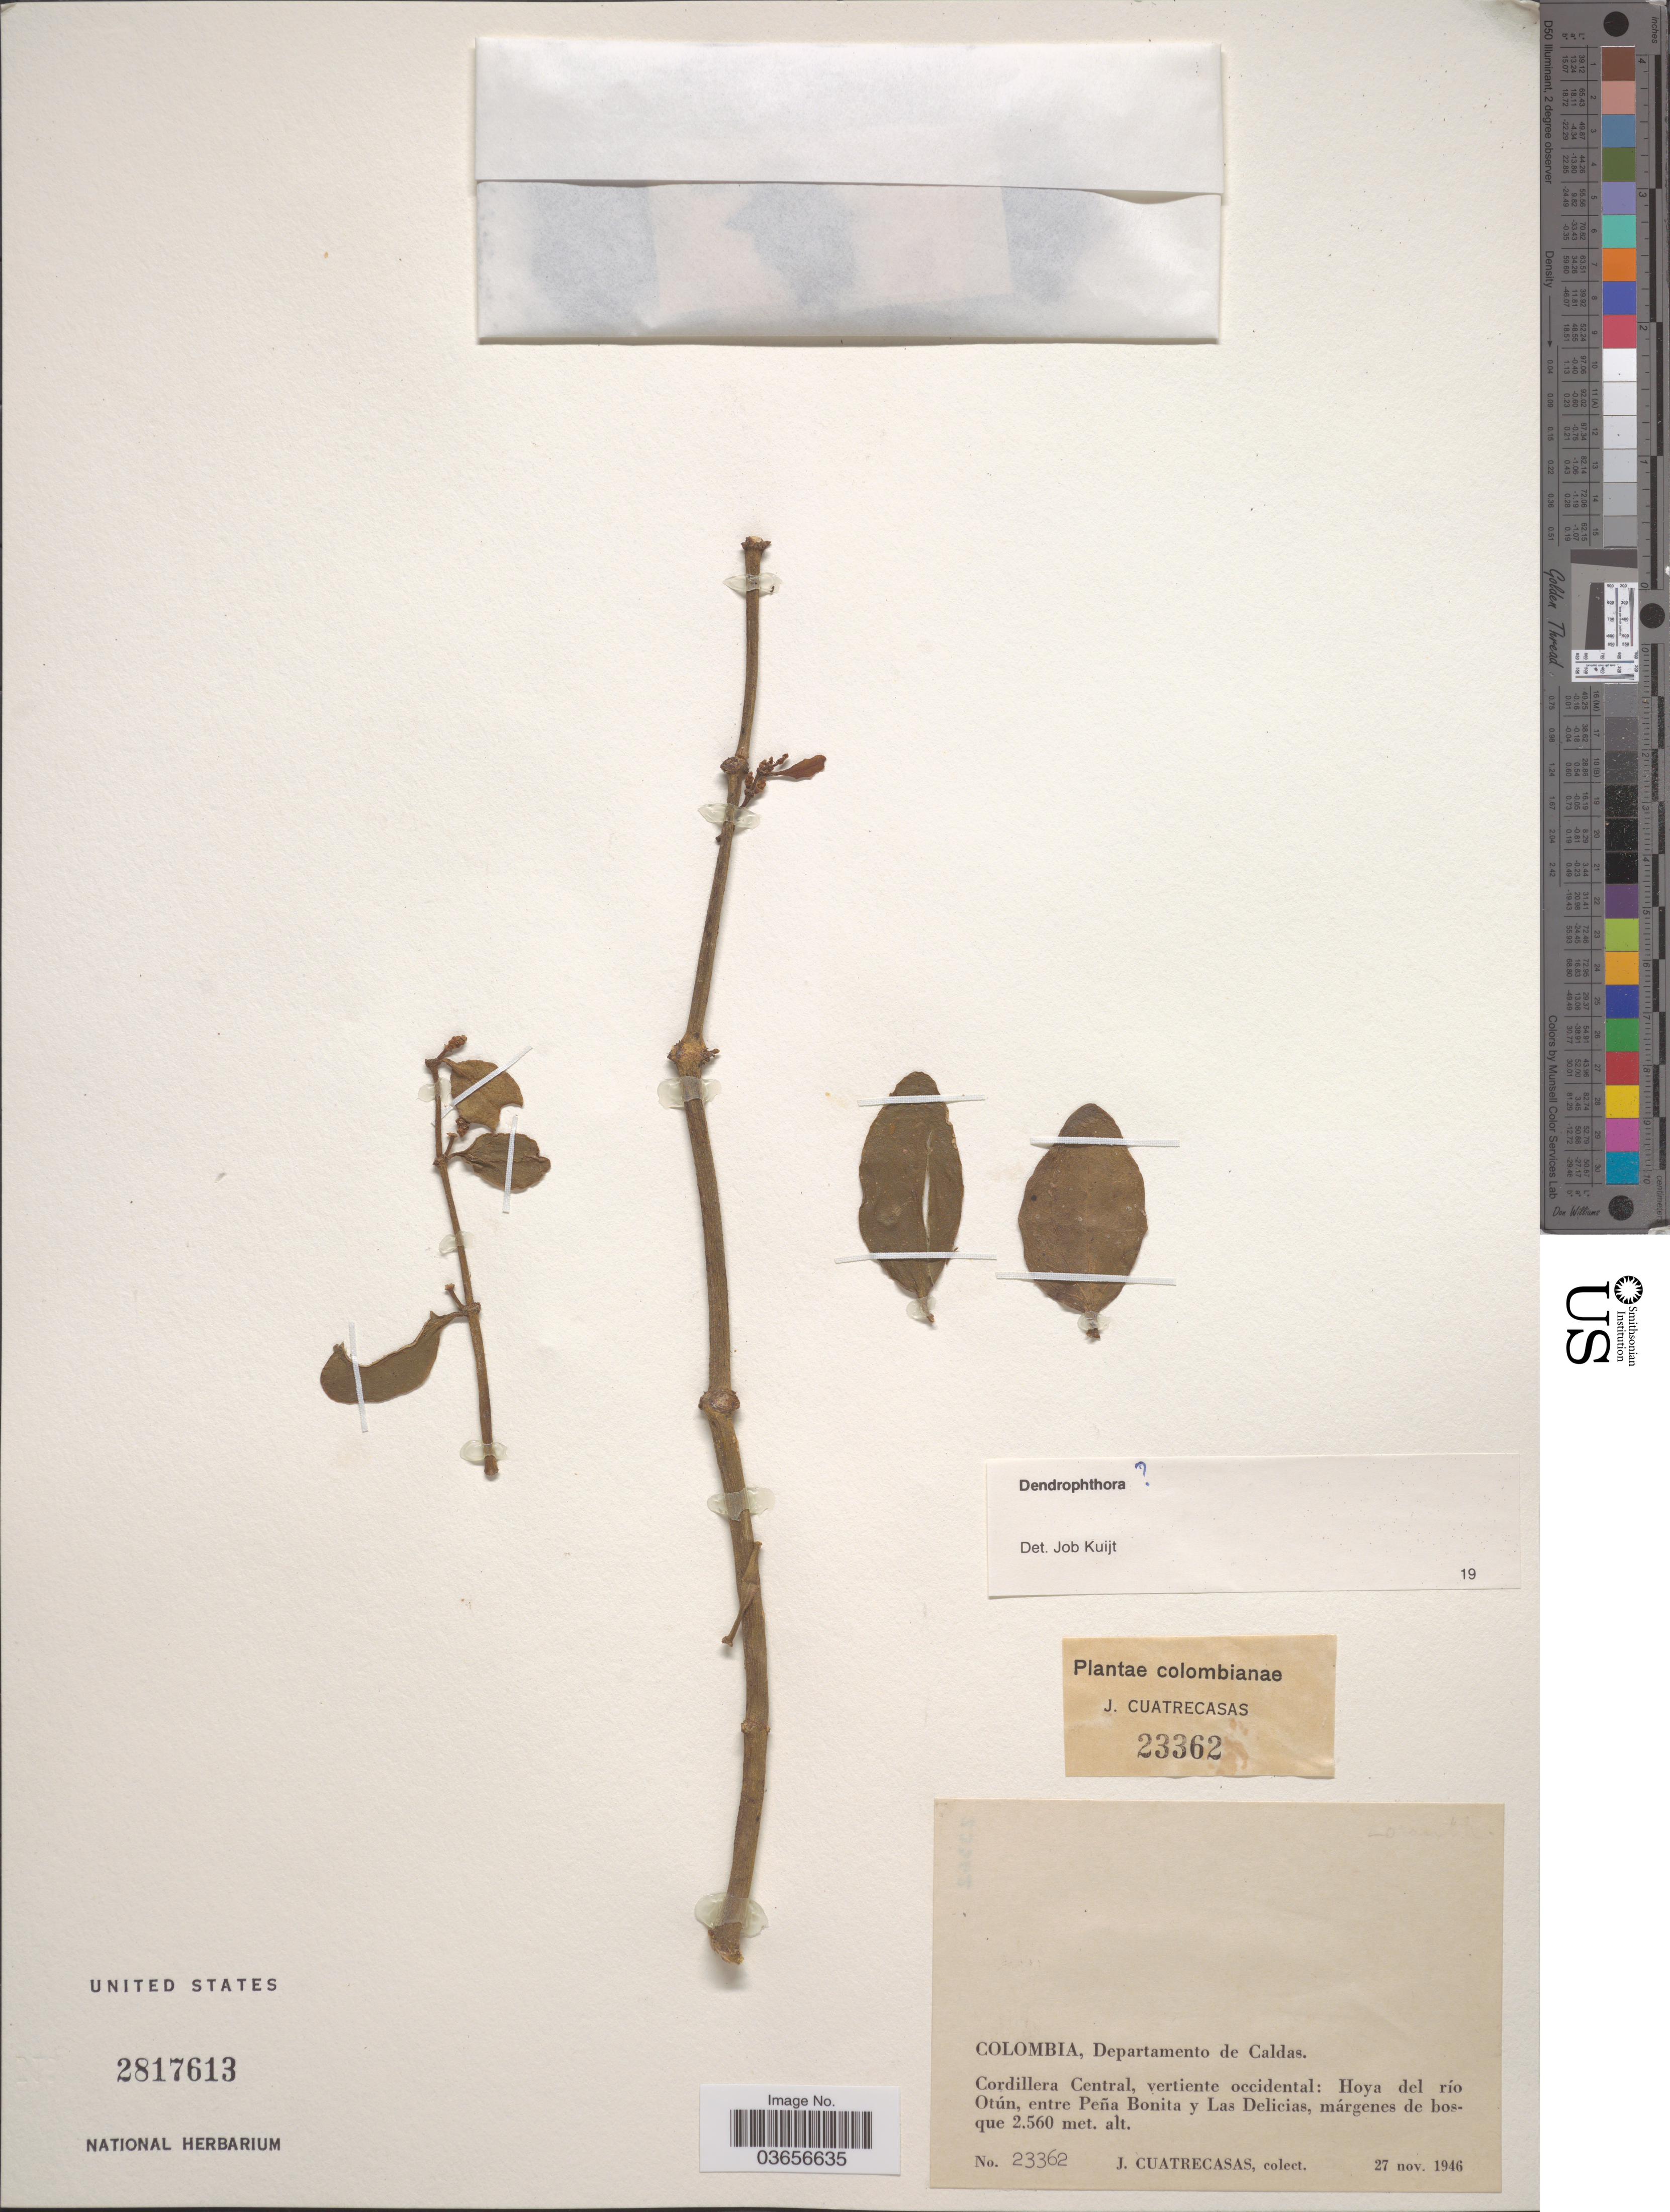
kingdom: Plantae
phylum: Tracheophyta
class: Magnoliopsida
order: Santalales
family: Viscaceae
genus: Dendrophthora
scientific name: Dendrophthora sp.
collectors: J. Cuatrecasas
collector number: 23362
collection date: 1946-11-27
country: Colombia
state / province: Caldas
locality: Departamento del Caldas. Cordillera Central, vertiente occidental: Hoya del río Otún, entre Peña Bonita y Las Delicias, márgenes de bosque.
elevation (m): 2560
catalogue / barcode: US 2817613